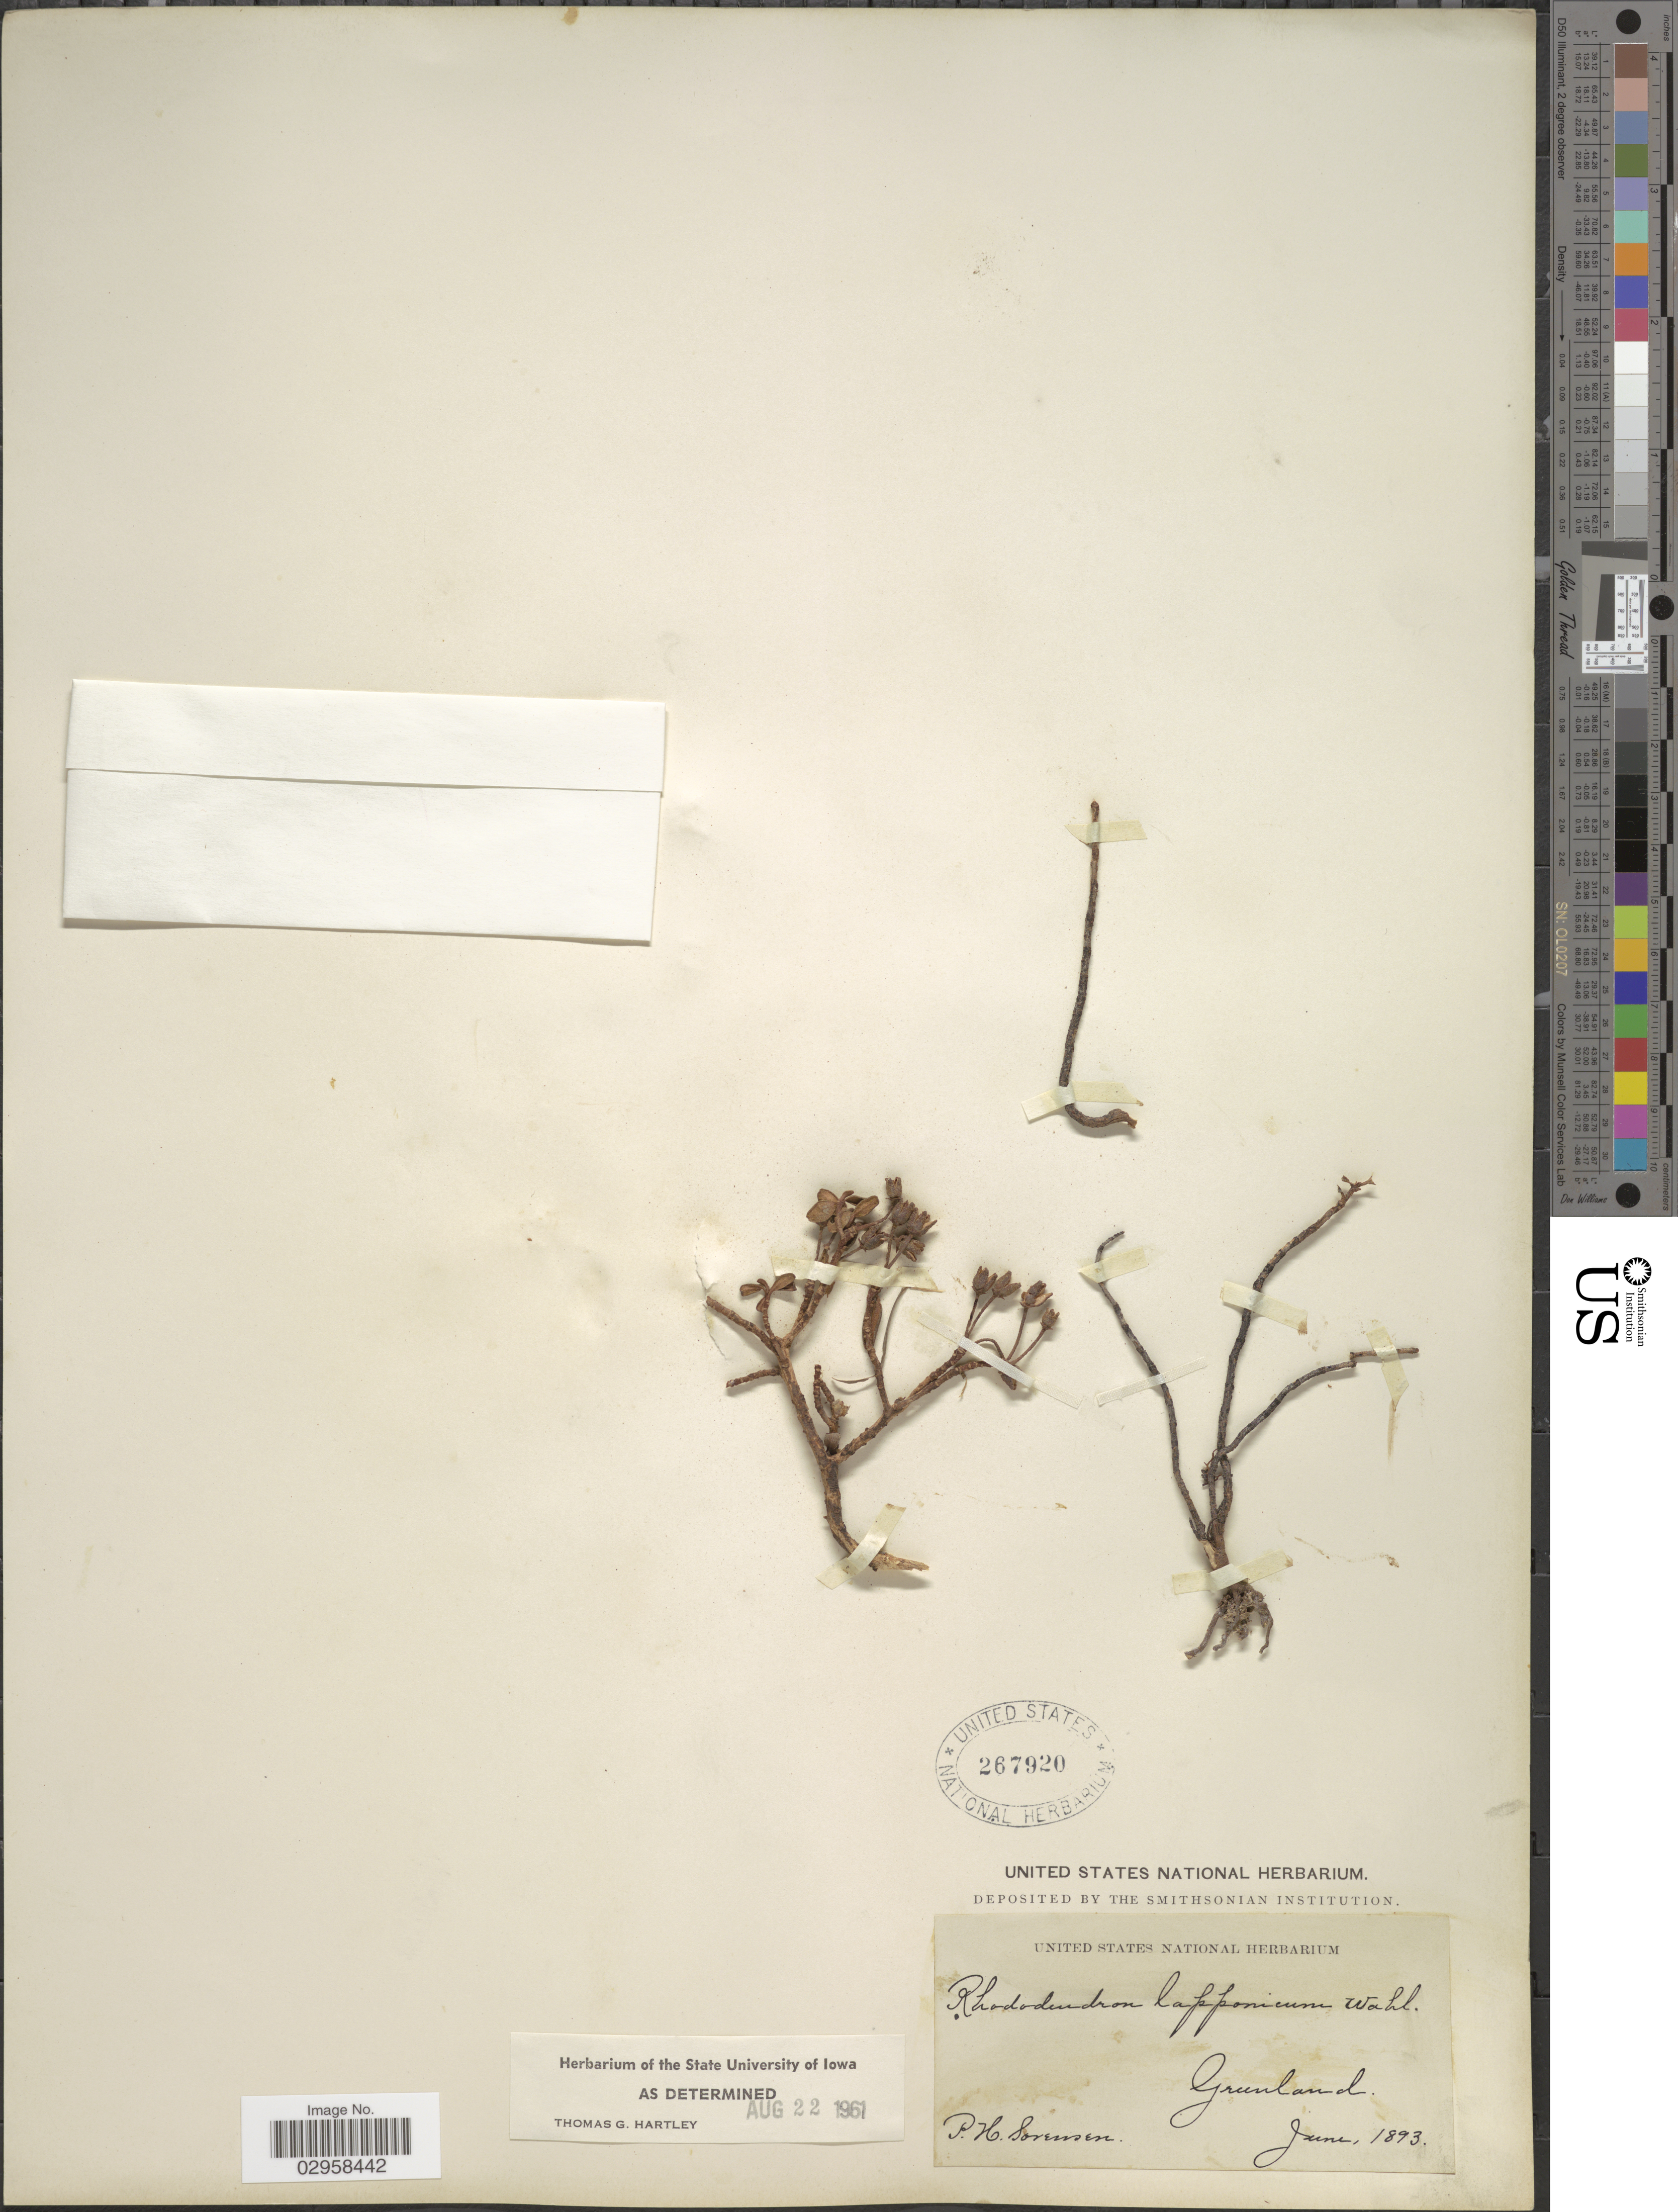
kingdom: Plantae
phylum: Tracheophyta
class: Magnoliopsida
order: Ericales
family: Ericaceae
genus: Rhododendron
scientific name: Rhododendron lapponicum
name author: (L.) Wahlenb.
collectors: P. Sorensen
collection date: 1893-06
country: Greenland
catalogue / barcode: US 267920